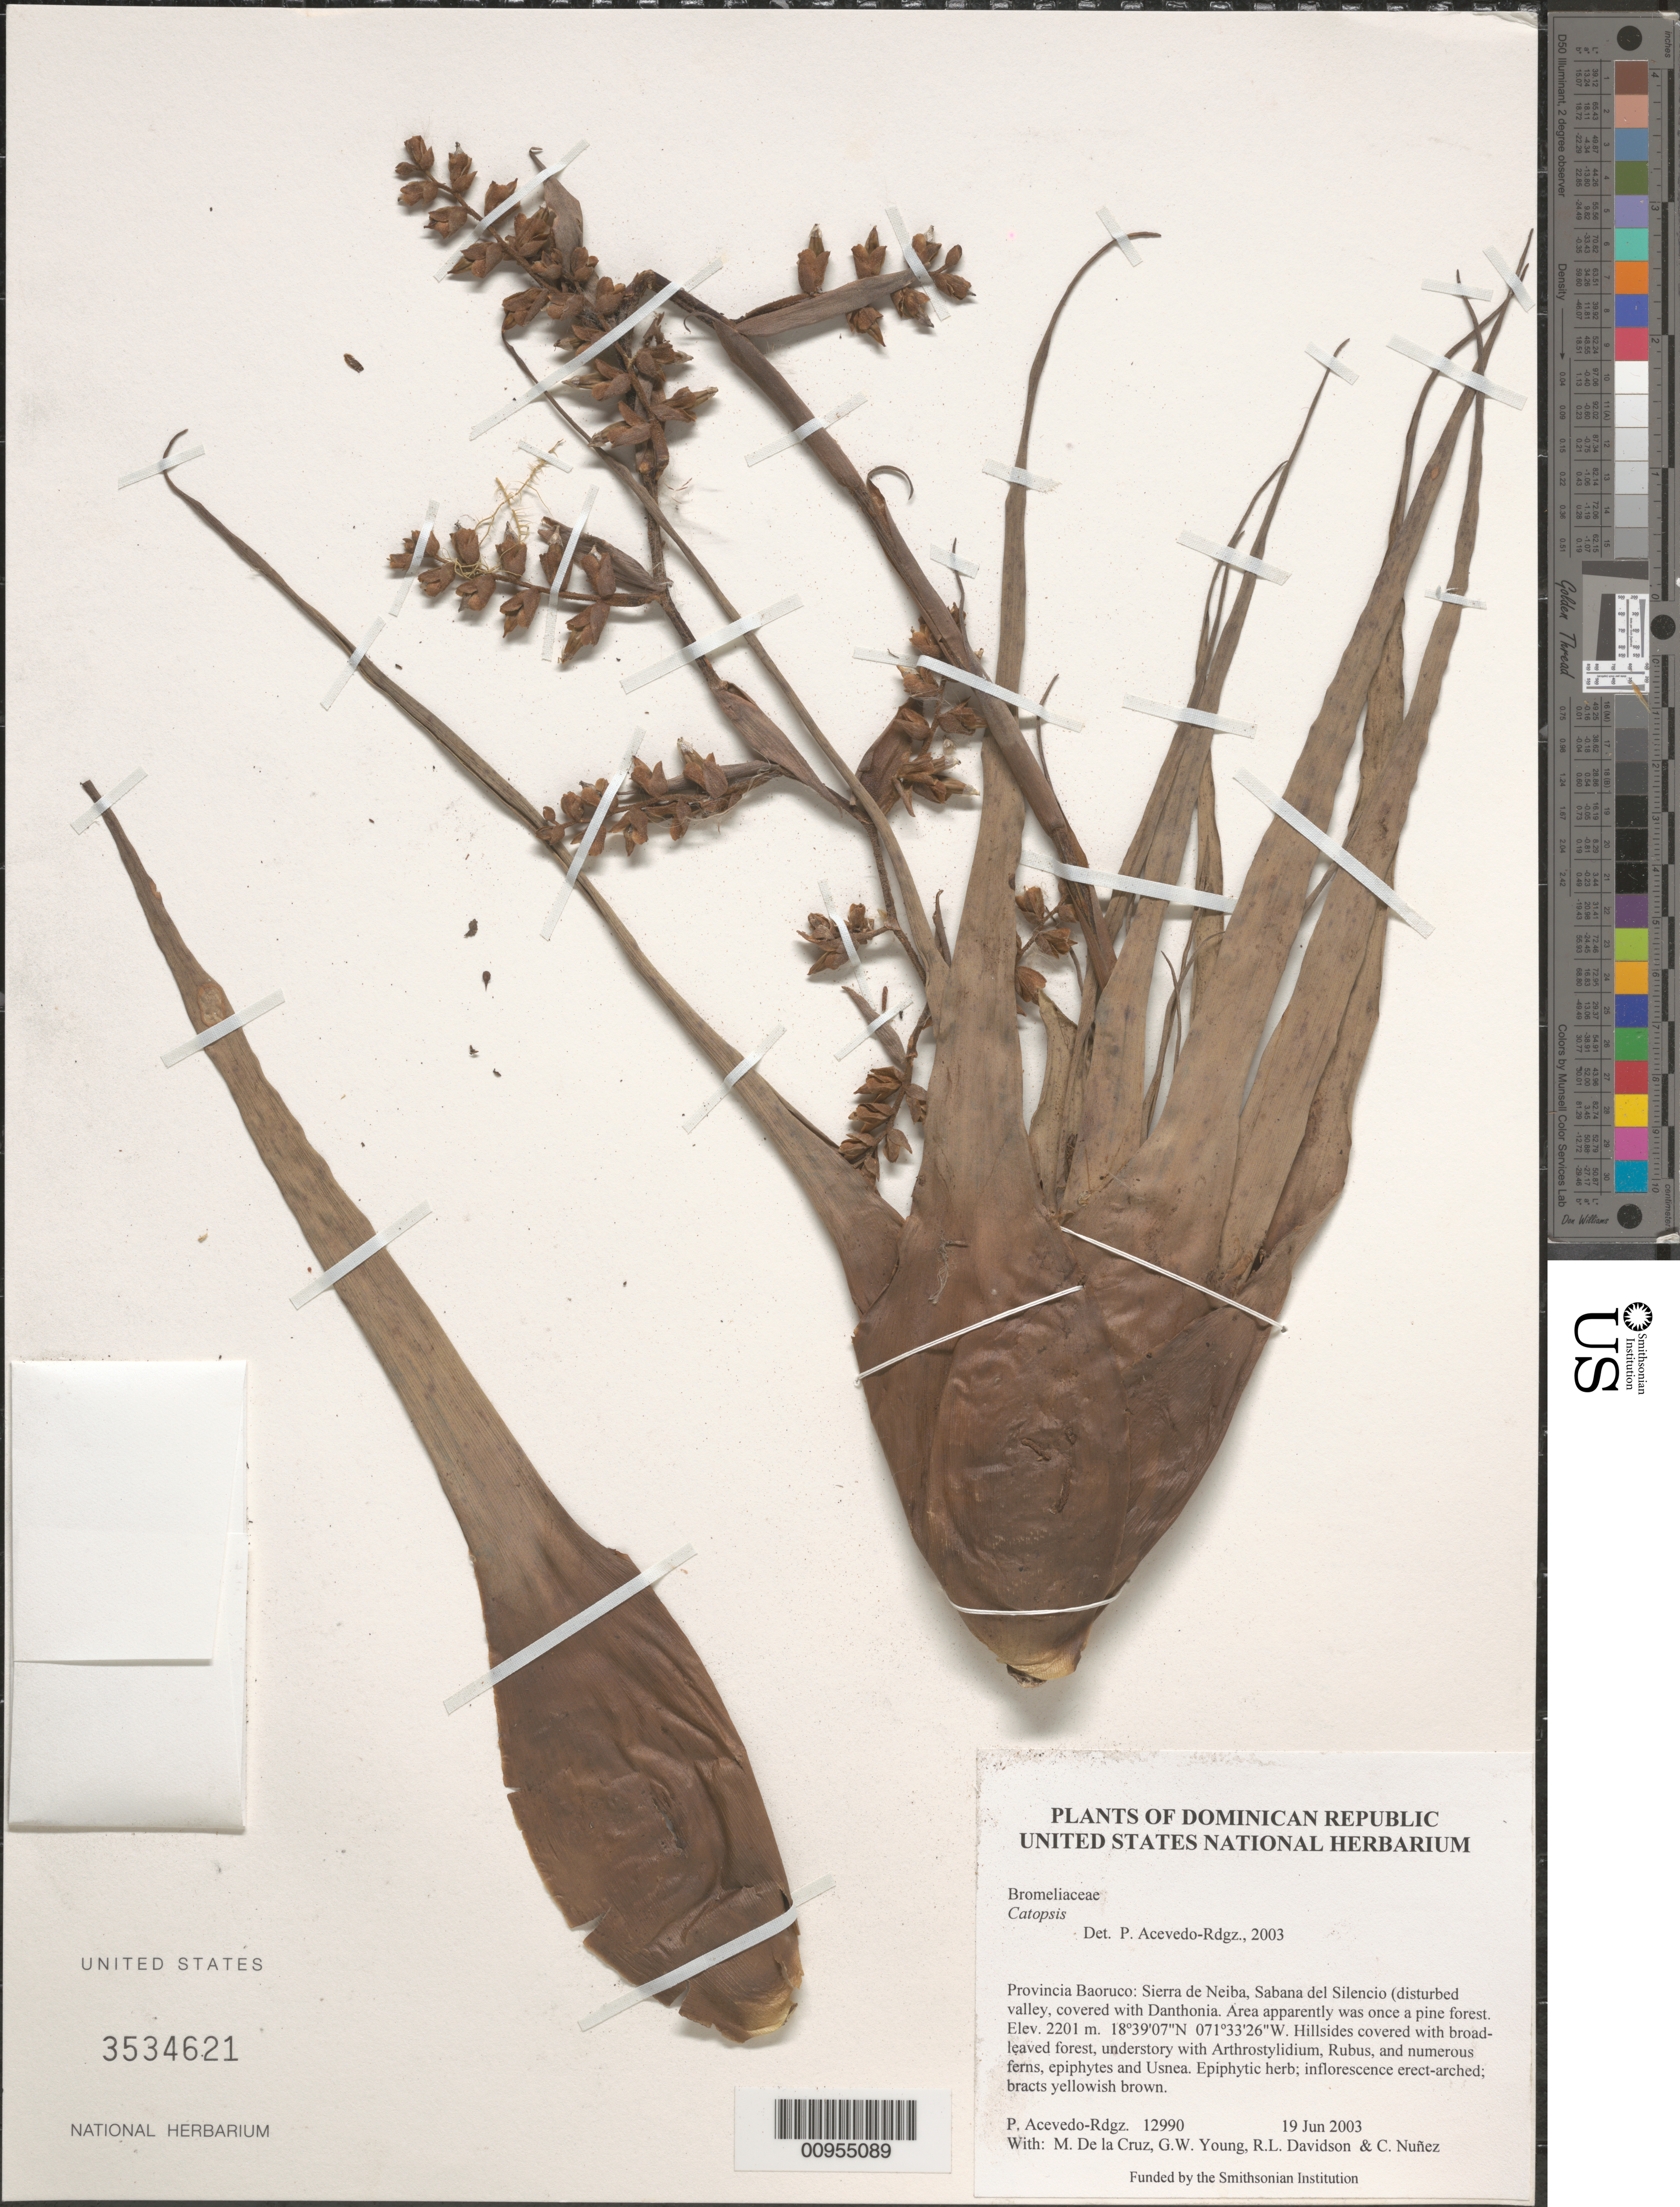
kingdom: Plantae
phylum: Tracheophyta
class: Liliopsida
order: Poales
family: Bromeliaceae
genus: Catopsis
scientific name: Catopsis sp.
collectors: P. Acevedo-Rodr., M. de la Cruz, G. Young, R. Davidson & C. Nunez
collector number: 12990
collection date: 2003-06-19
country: Dominican Republic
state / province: Baoruco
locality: Sierra de Neiba, Sabana del Silencio.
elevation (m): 2201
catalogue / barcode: US 3534621